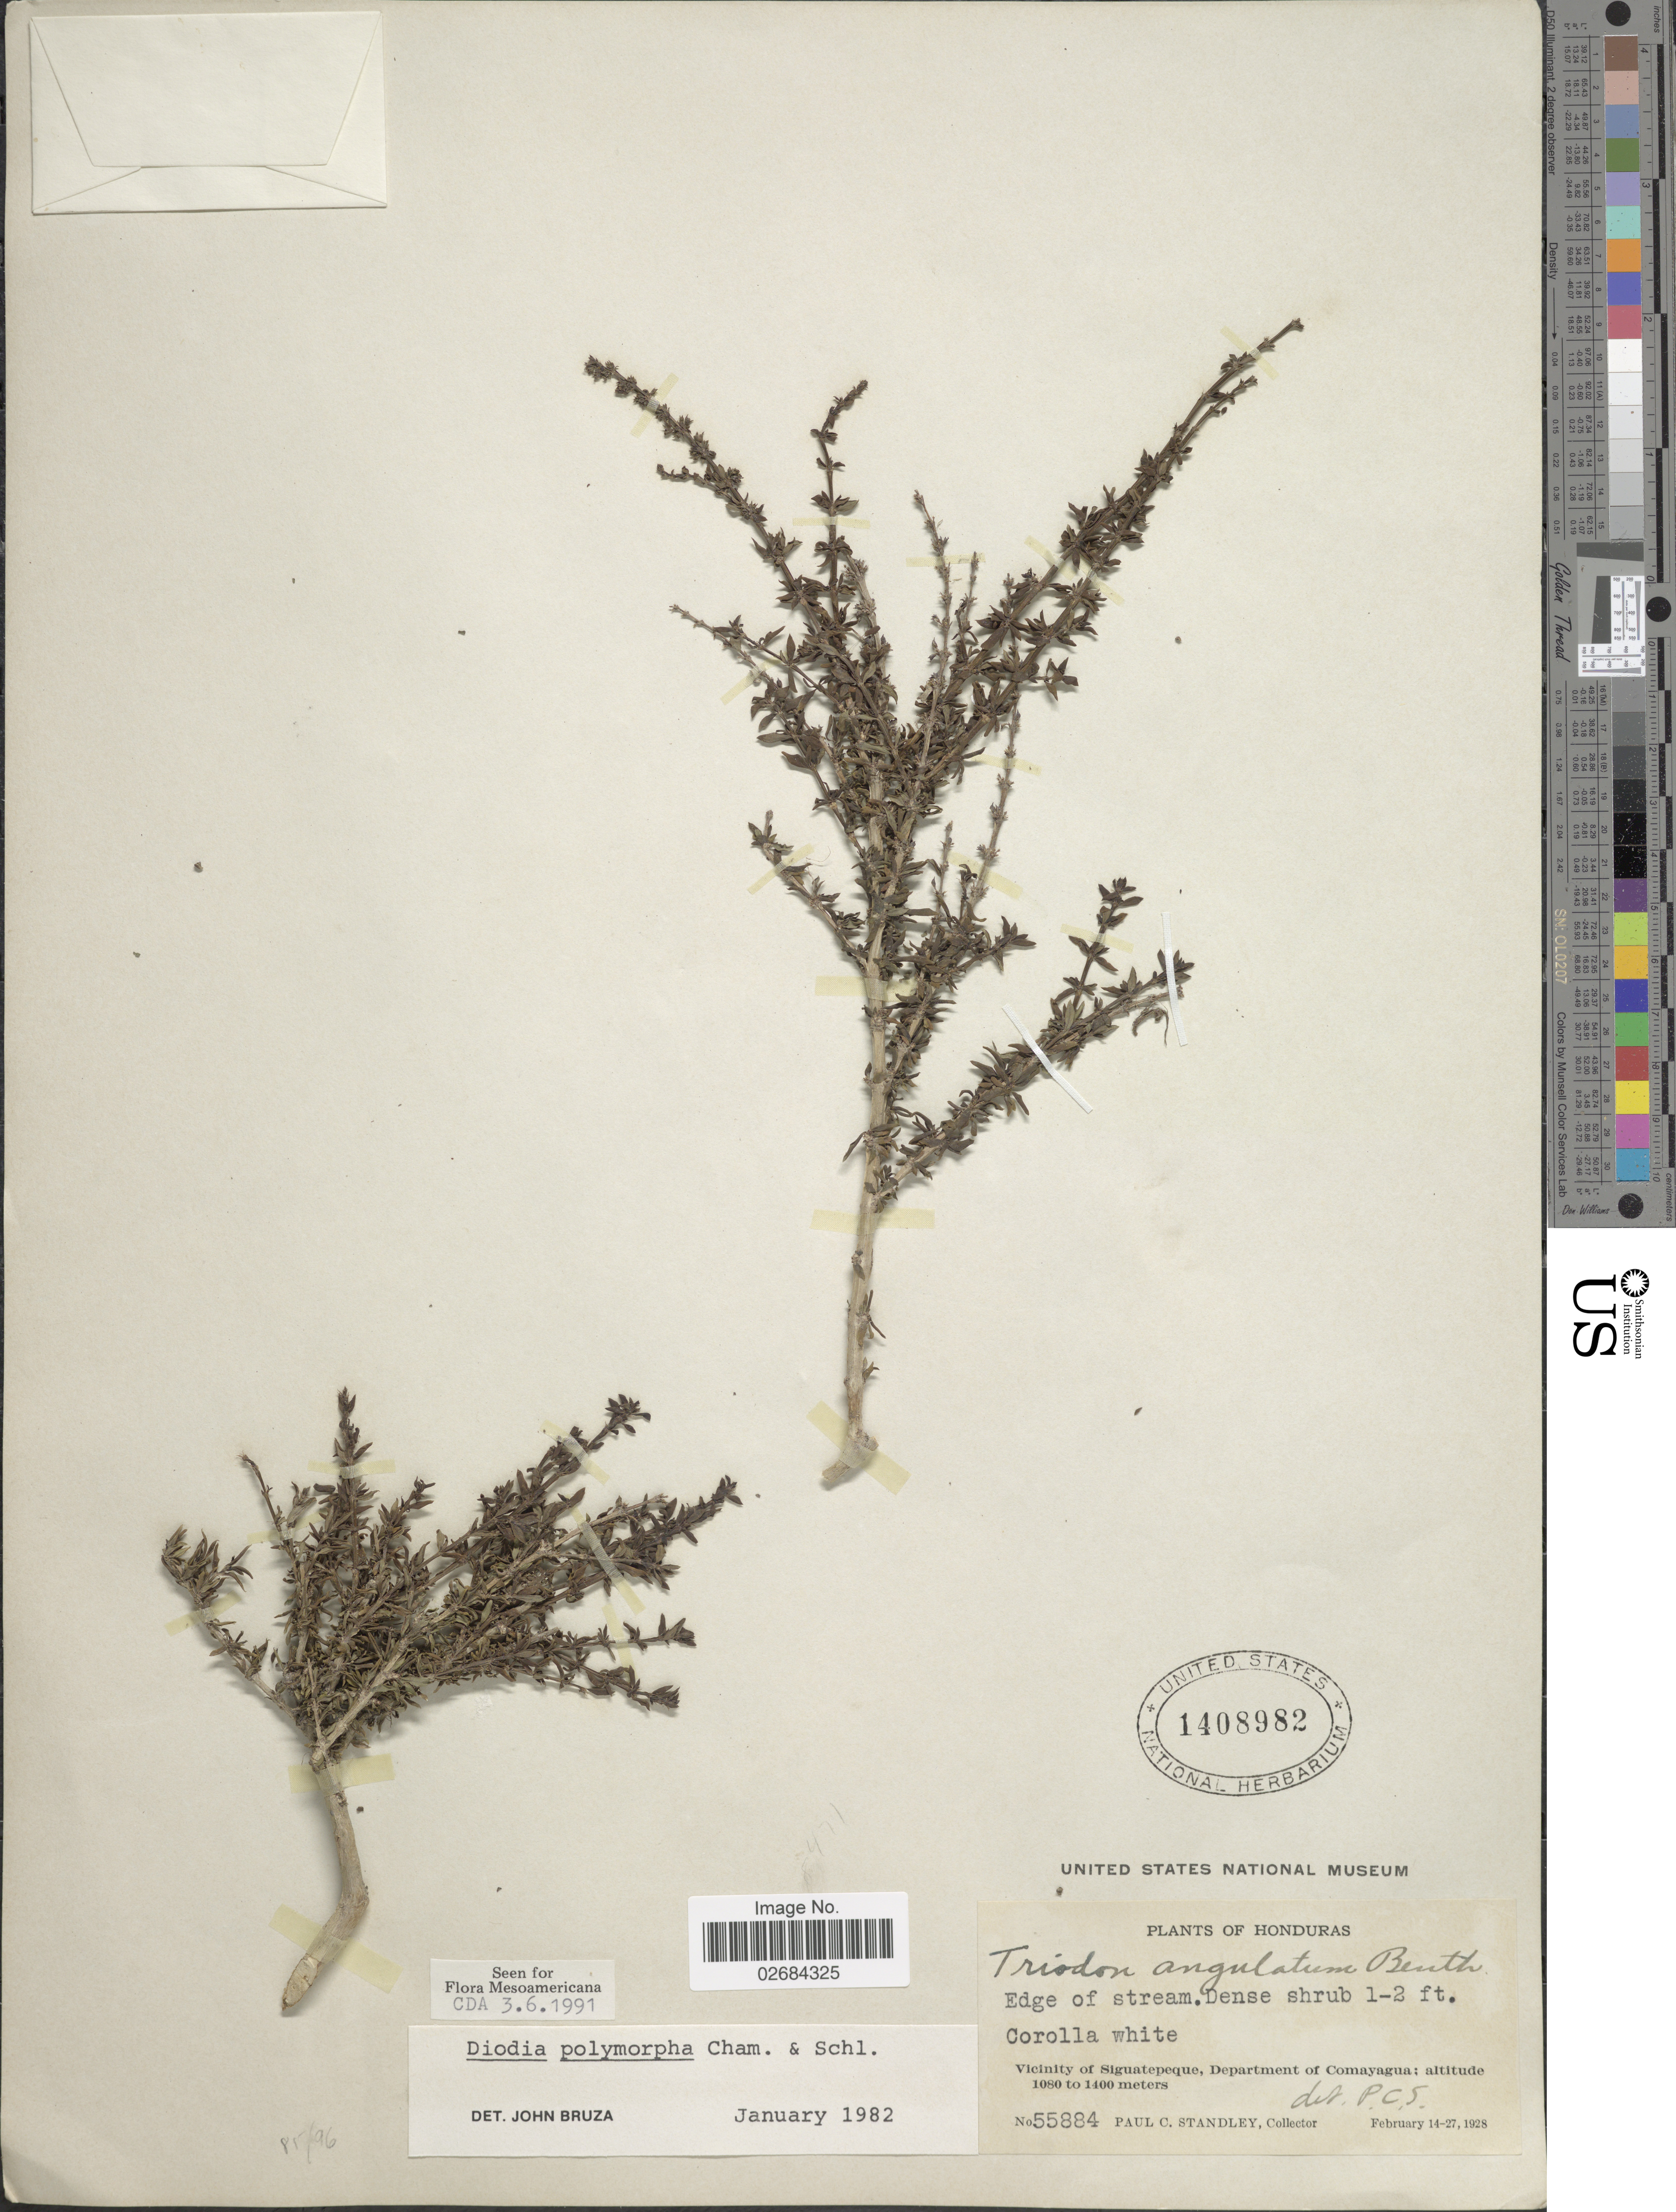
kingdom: Plantae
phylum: Tracheophyta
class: Magnoliopsida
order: Gentianales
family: Rubiaceae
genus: Diodia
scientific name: Diodia brasiliensis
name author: Spreng.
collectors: P. C. Standley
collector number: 55884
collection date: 1928-02-14/1928-02-27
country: Honduras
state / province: Comayagua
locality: Vicinity of Siguatepeque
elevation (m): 1080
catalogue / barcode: US 1408982